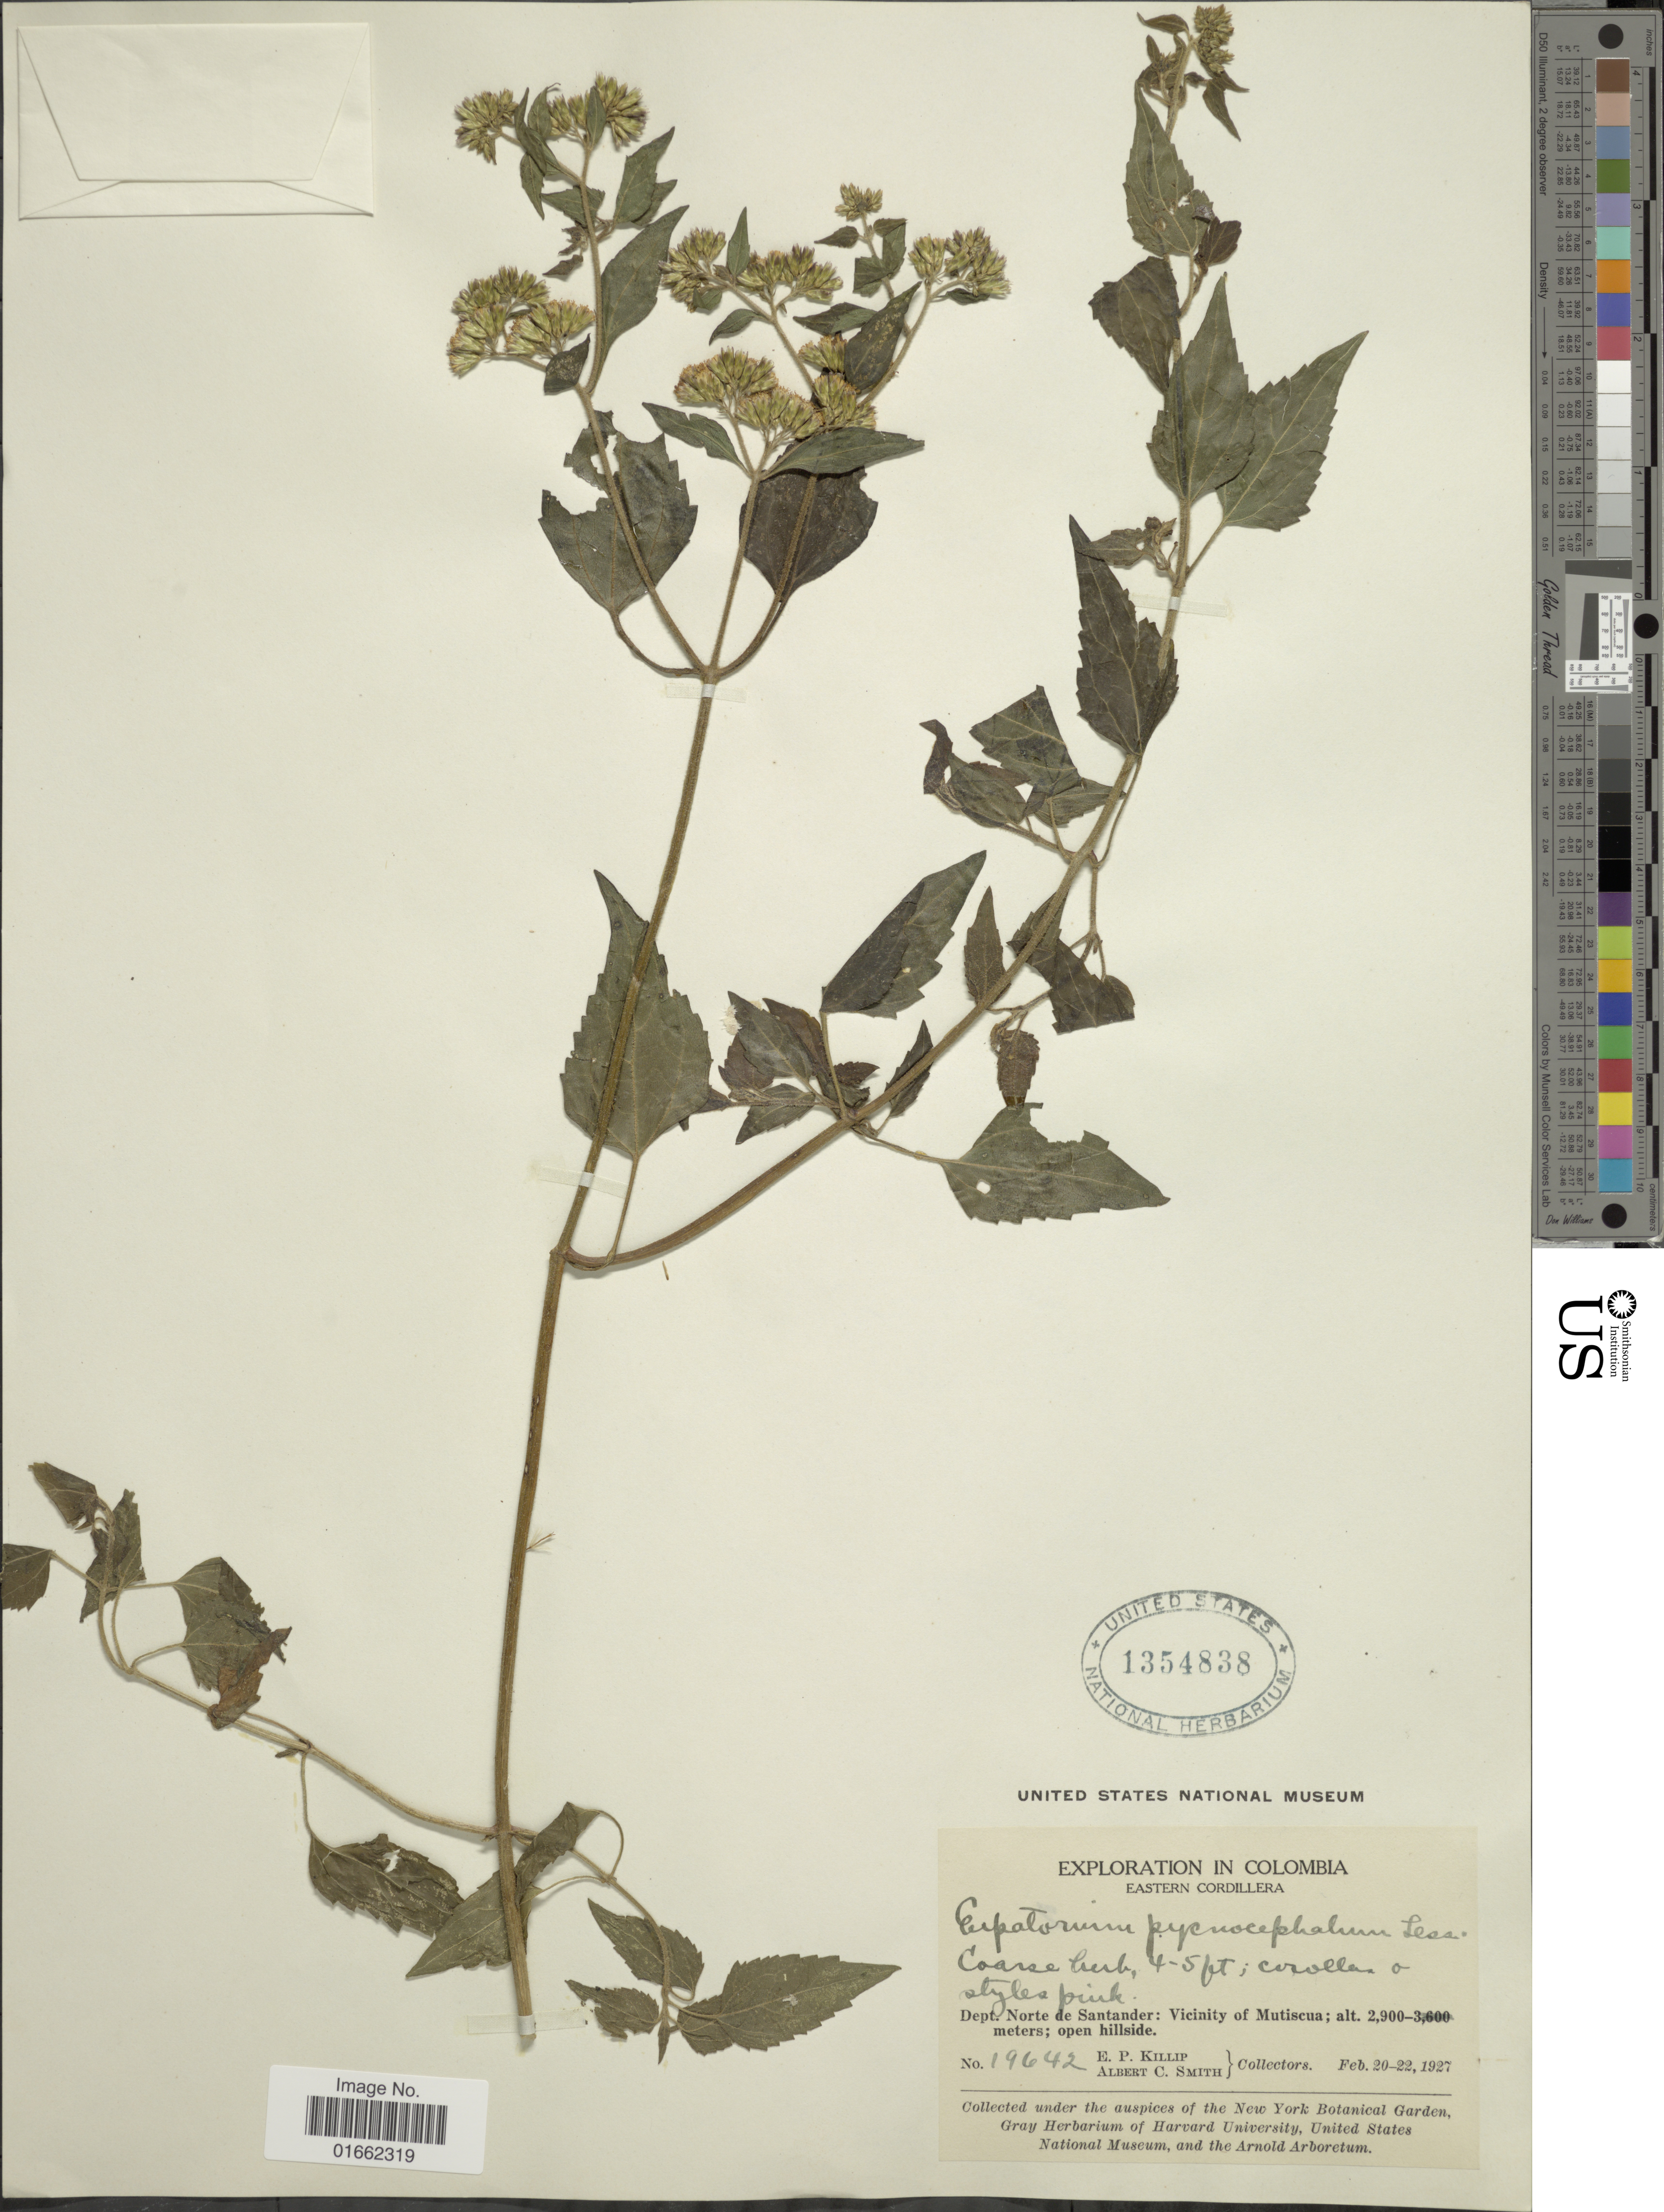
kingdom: Plantae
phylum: Tracheophyta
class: Magnoliopsida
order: Asterales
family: Asteraceae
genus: Fleischmannia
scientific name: Fleischmannia pycnocephala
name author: (Less.) R.M. King & H. Rob.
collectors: E. P. Killip & A. C. Smith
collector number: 19642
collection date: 1927-02-20/1927-02-22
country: Colombia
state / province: Norte de Santander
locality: Eastern Cordillera. Dept. Norte de Santander: Vicinity of Mutiscua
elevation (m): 2900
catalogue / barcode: US 1354838